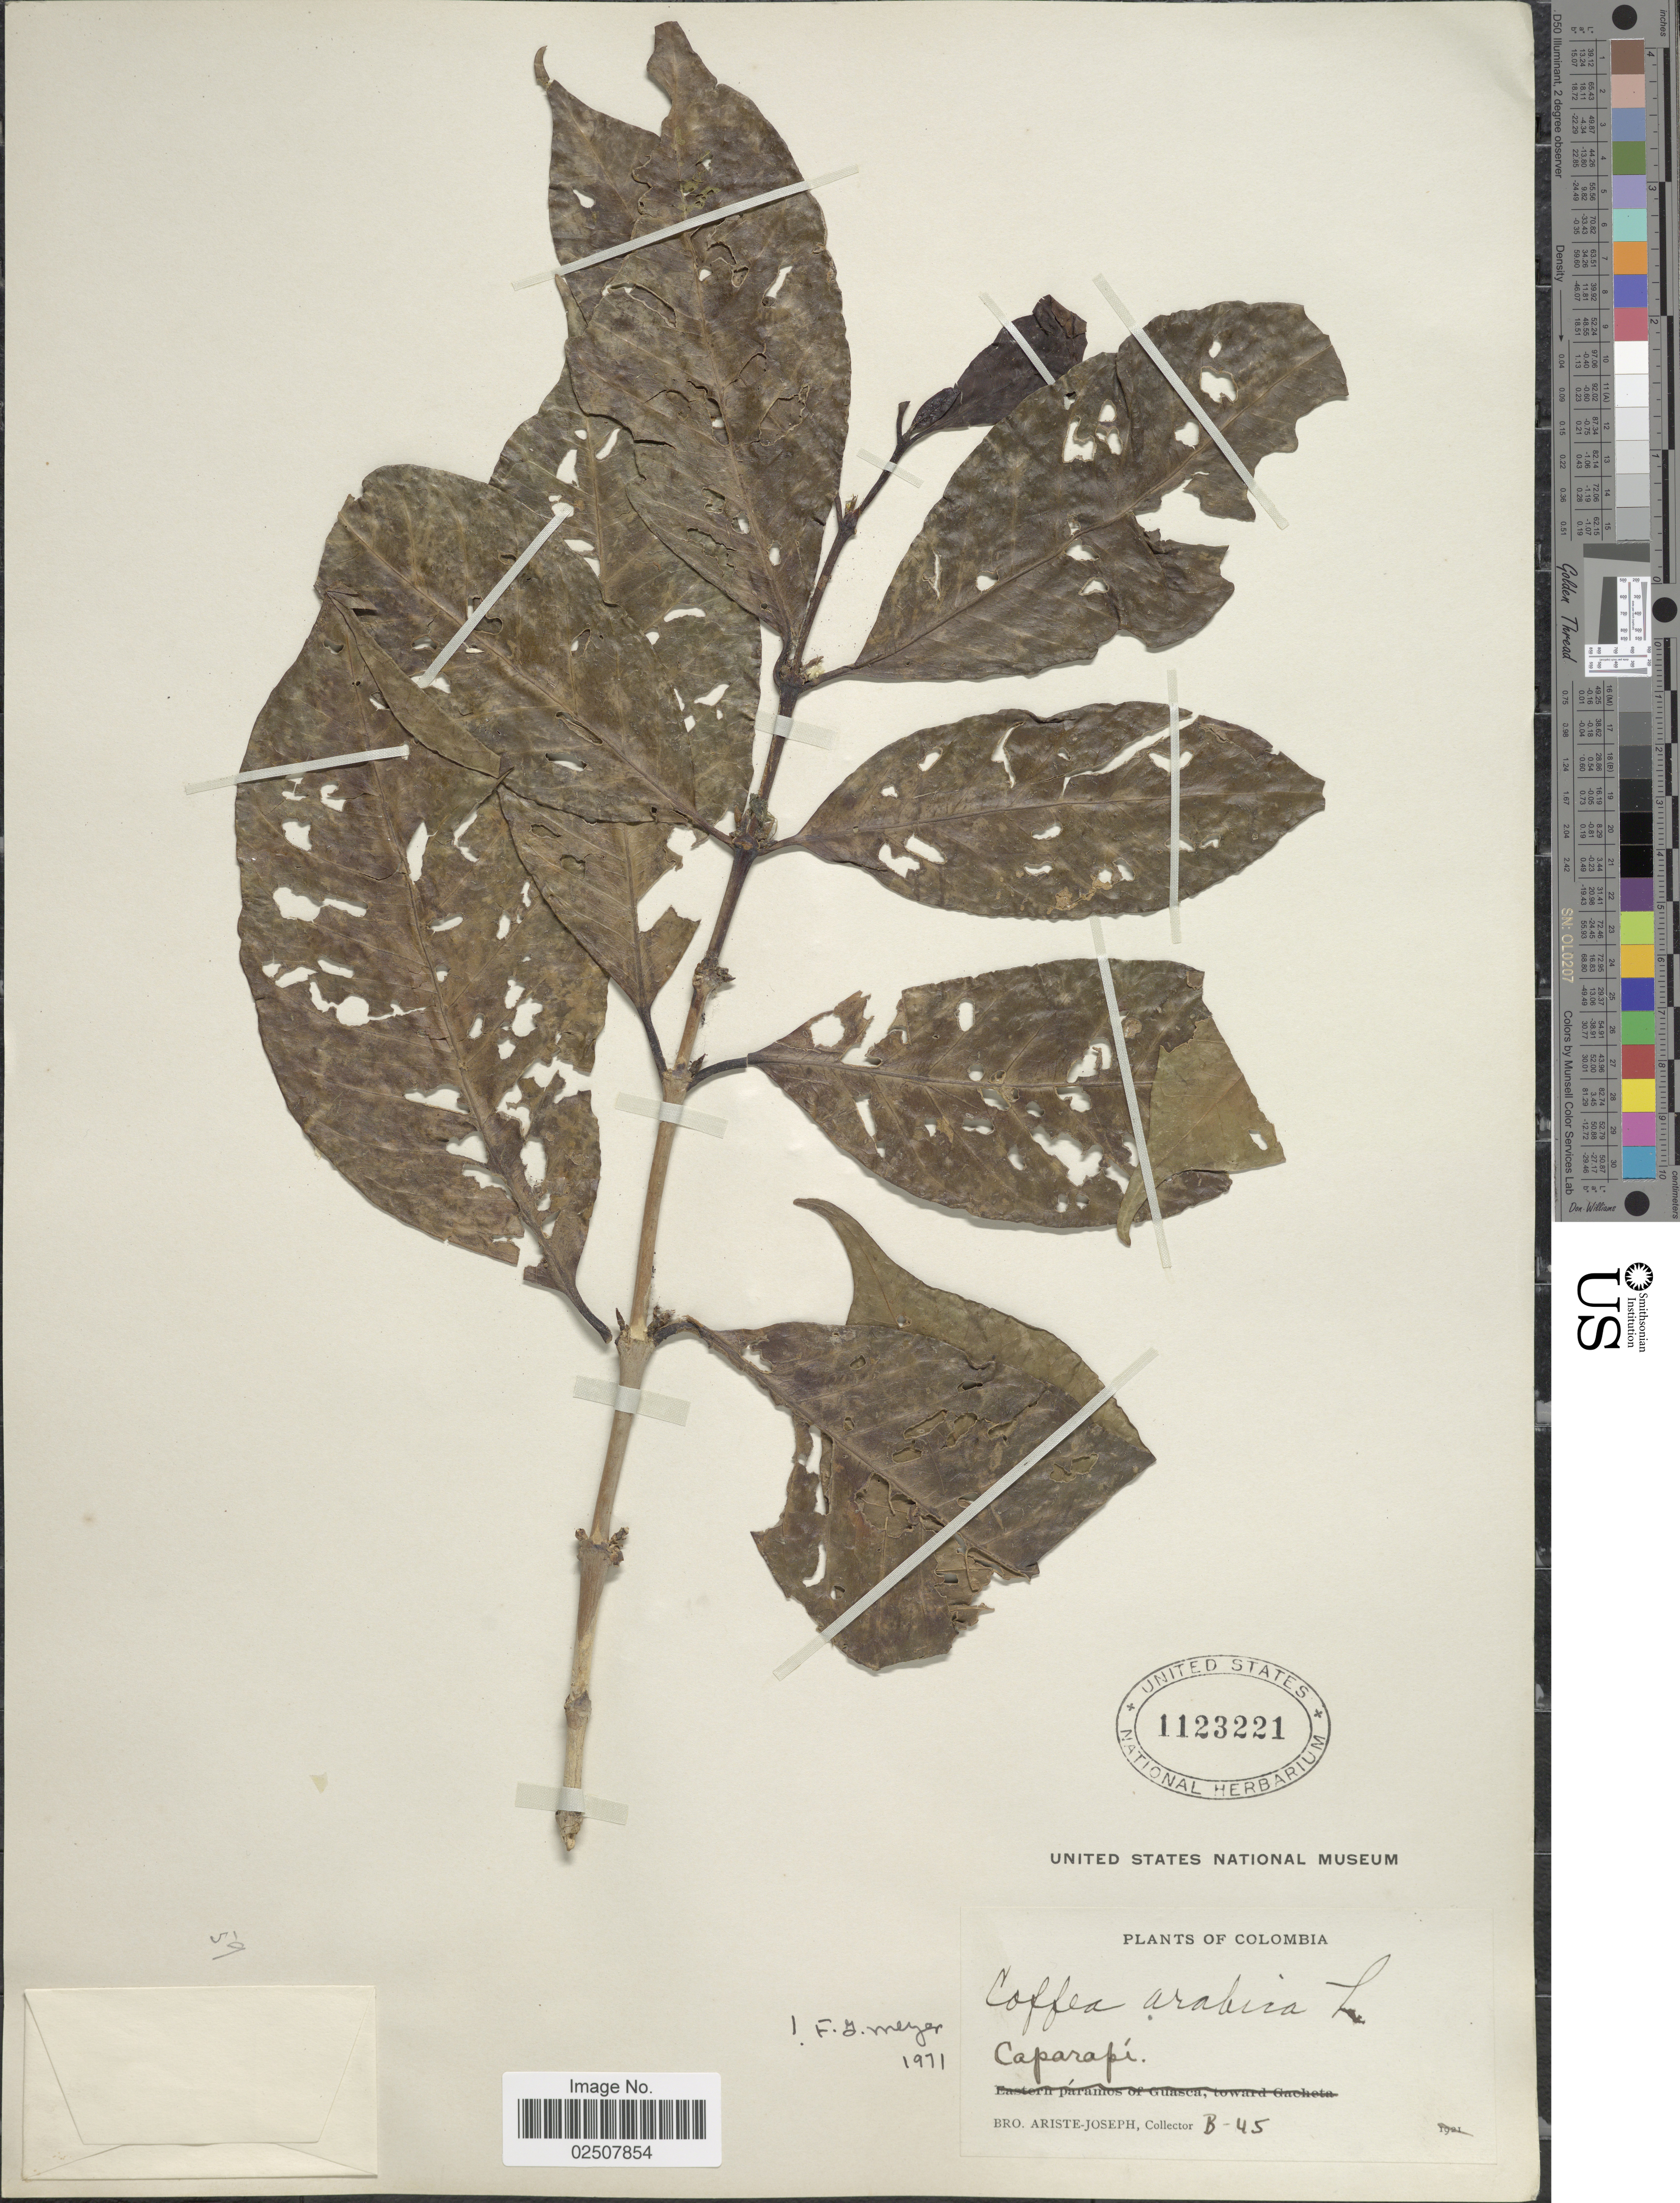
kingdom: Plantae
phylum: Tracheophyta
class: Magnoliopsida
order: Gentianales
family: Rubiaceae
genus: Coffea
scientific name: Coffea arabica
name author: L.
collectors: Bro. Ariste-Joseph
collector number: B-45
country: Colombia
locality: Caparapí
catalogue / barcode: US 1123221